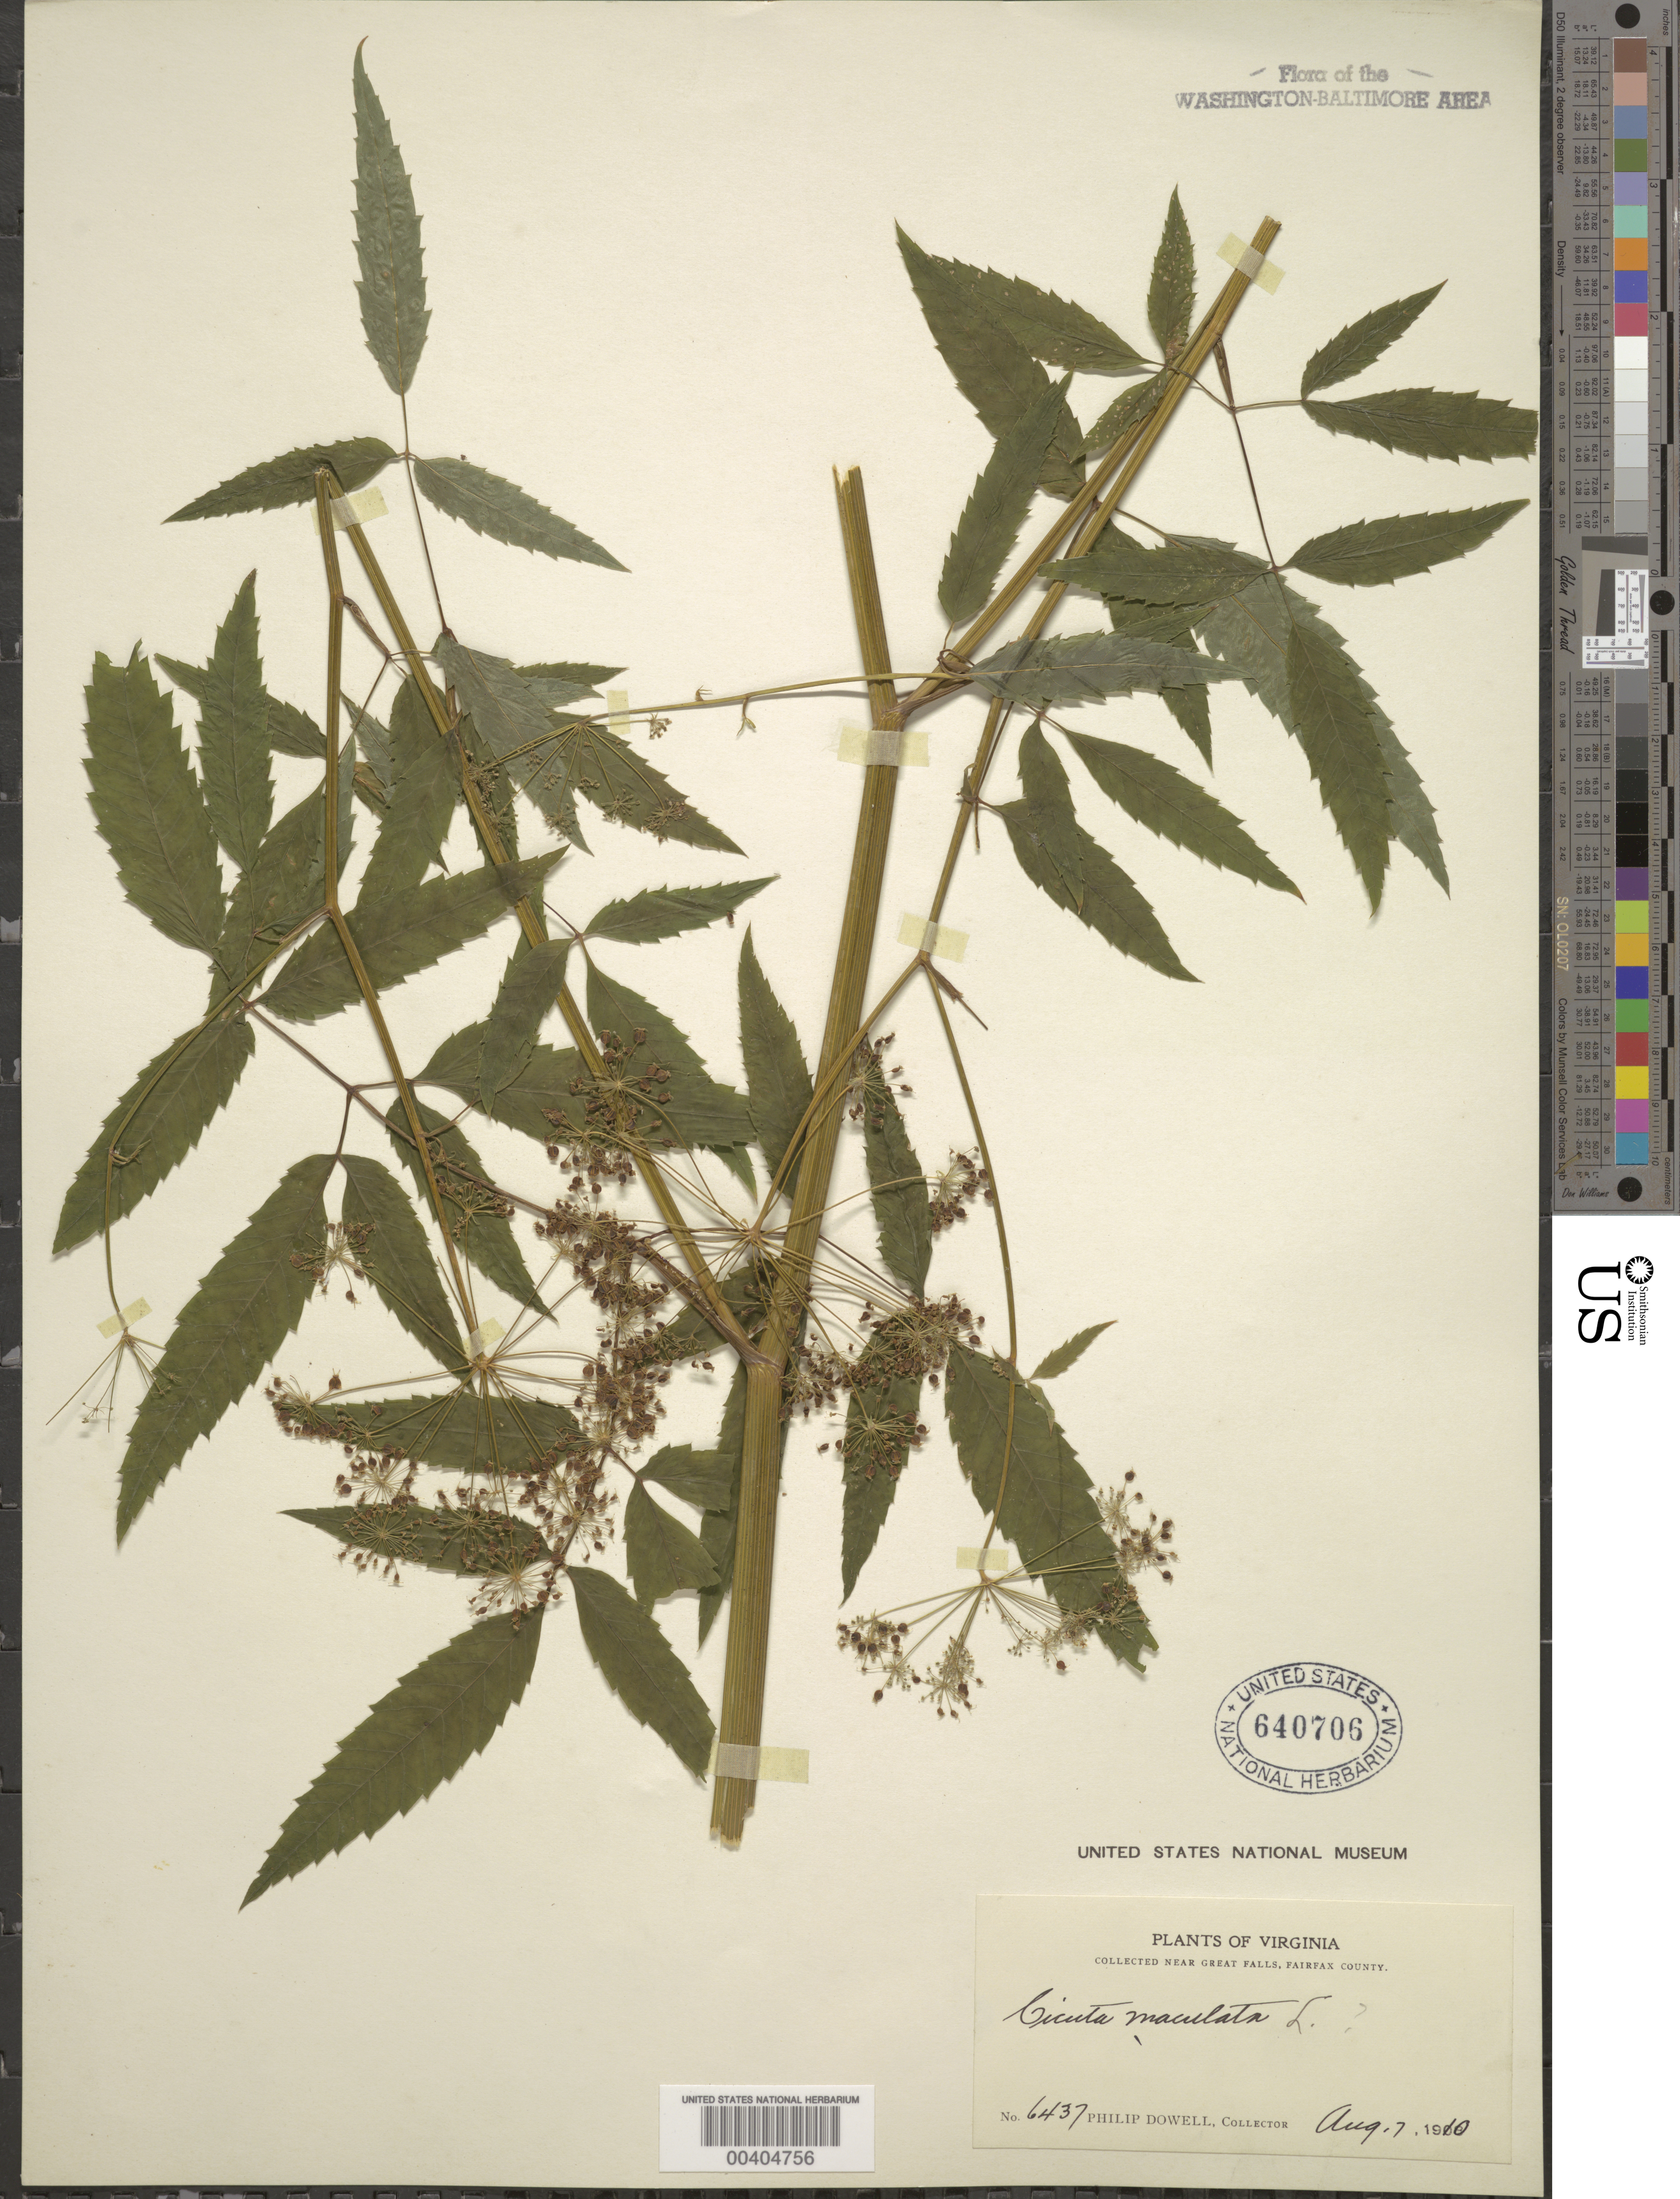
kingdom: Plantae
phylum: Tracheophyta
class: Magnoliopsida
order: Apiales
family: Apiaceae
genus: Cicuta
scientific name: Cicuta maculata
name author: L.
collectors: P. Dowell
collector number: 6437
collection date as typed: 07 Aug 1910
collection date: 1910-08-07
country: United States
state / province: Virginia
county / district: Fairfax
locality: Near Great Falls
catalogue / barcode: US 640706